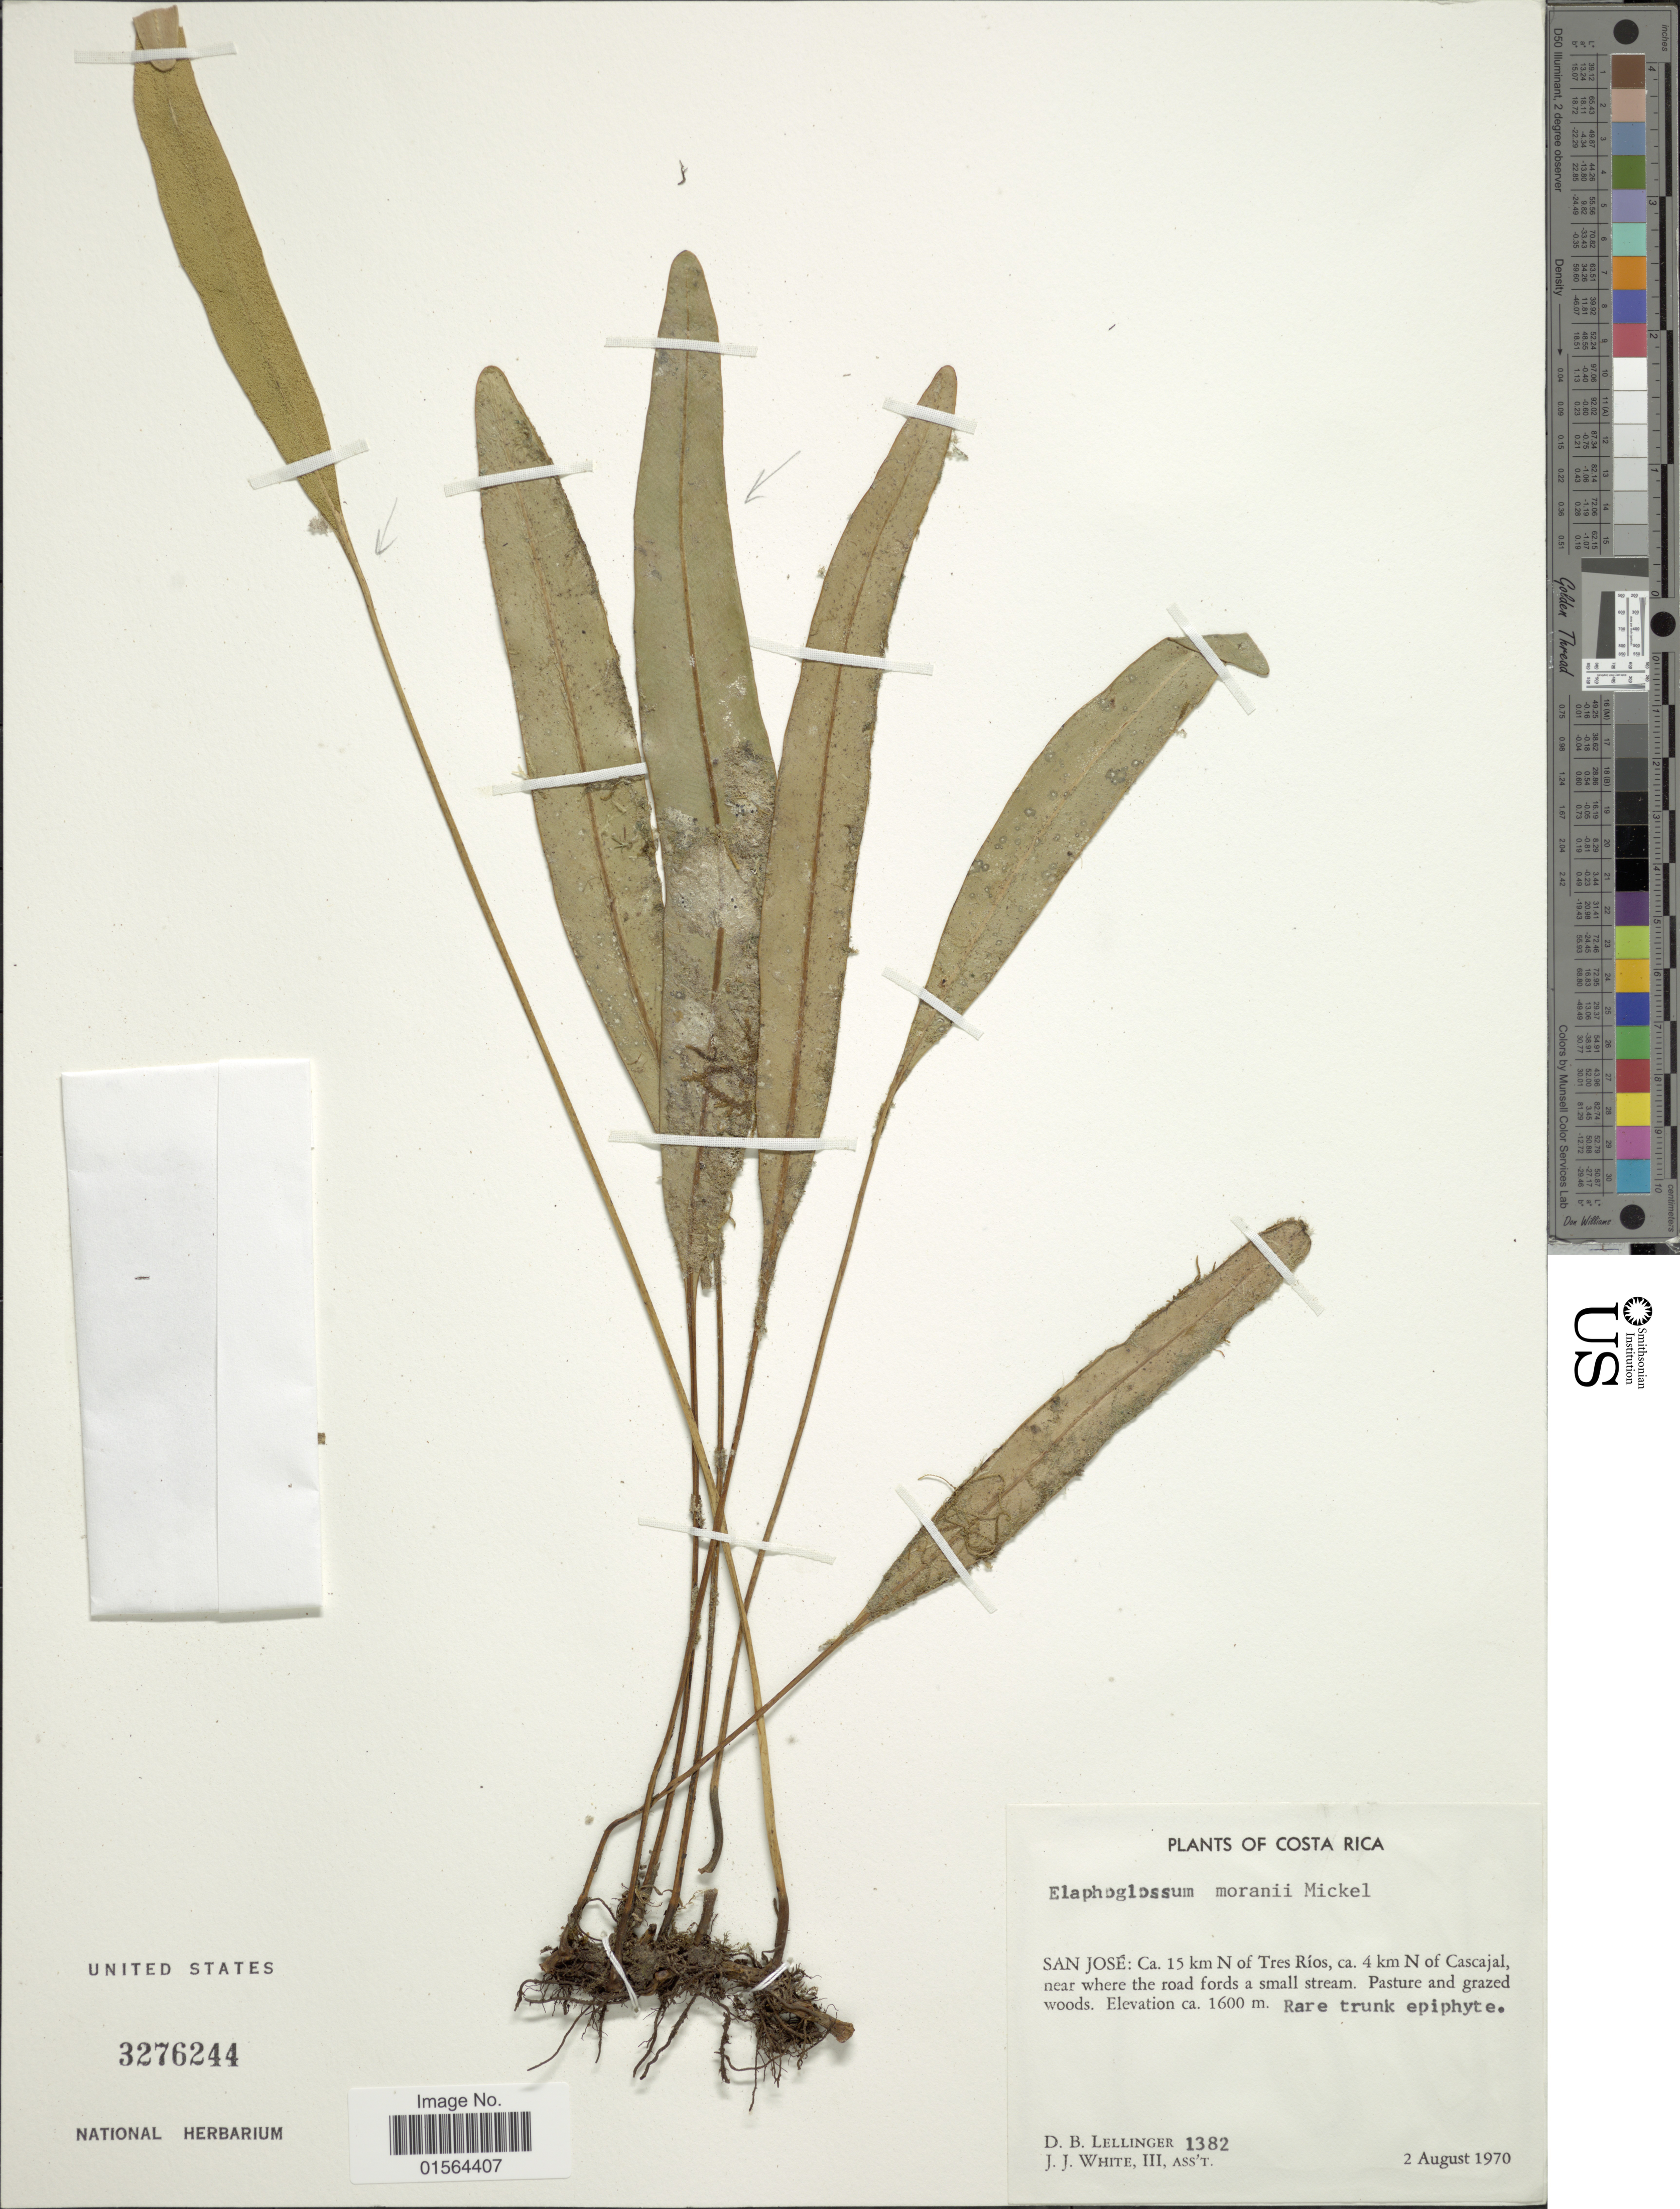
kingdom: Plantae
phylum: Tracheophyta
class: Polypodiopsida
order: Polypodiales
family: Dryopteridaceae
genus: Elaphoglossum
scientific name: Elaphoglossum moranii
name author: Mickel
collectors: D. B. Lellinger & J. J. White III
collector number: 1382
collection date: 1970-08-02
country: Costa Rica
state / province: San José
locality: San Jose: Ca 15 km N of Tres Rios, ca 4 km N of Cascajal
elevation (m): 1600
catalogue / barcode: US 3276244